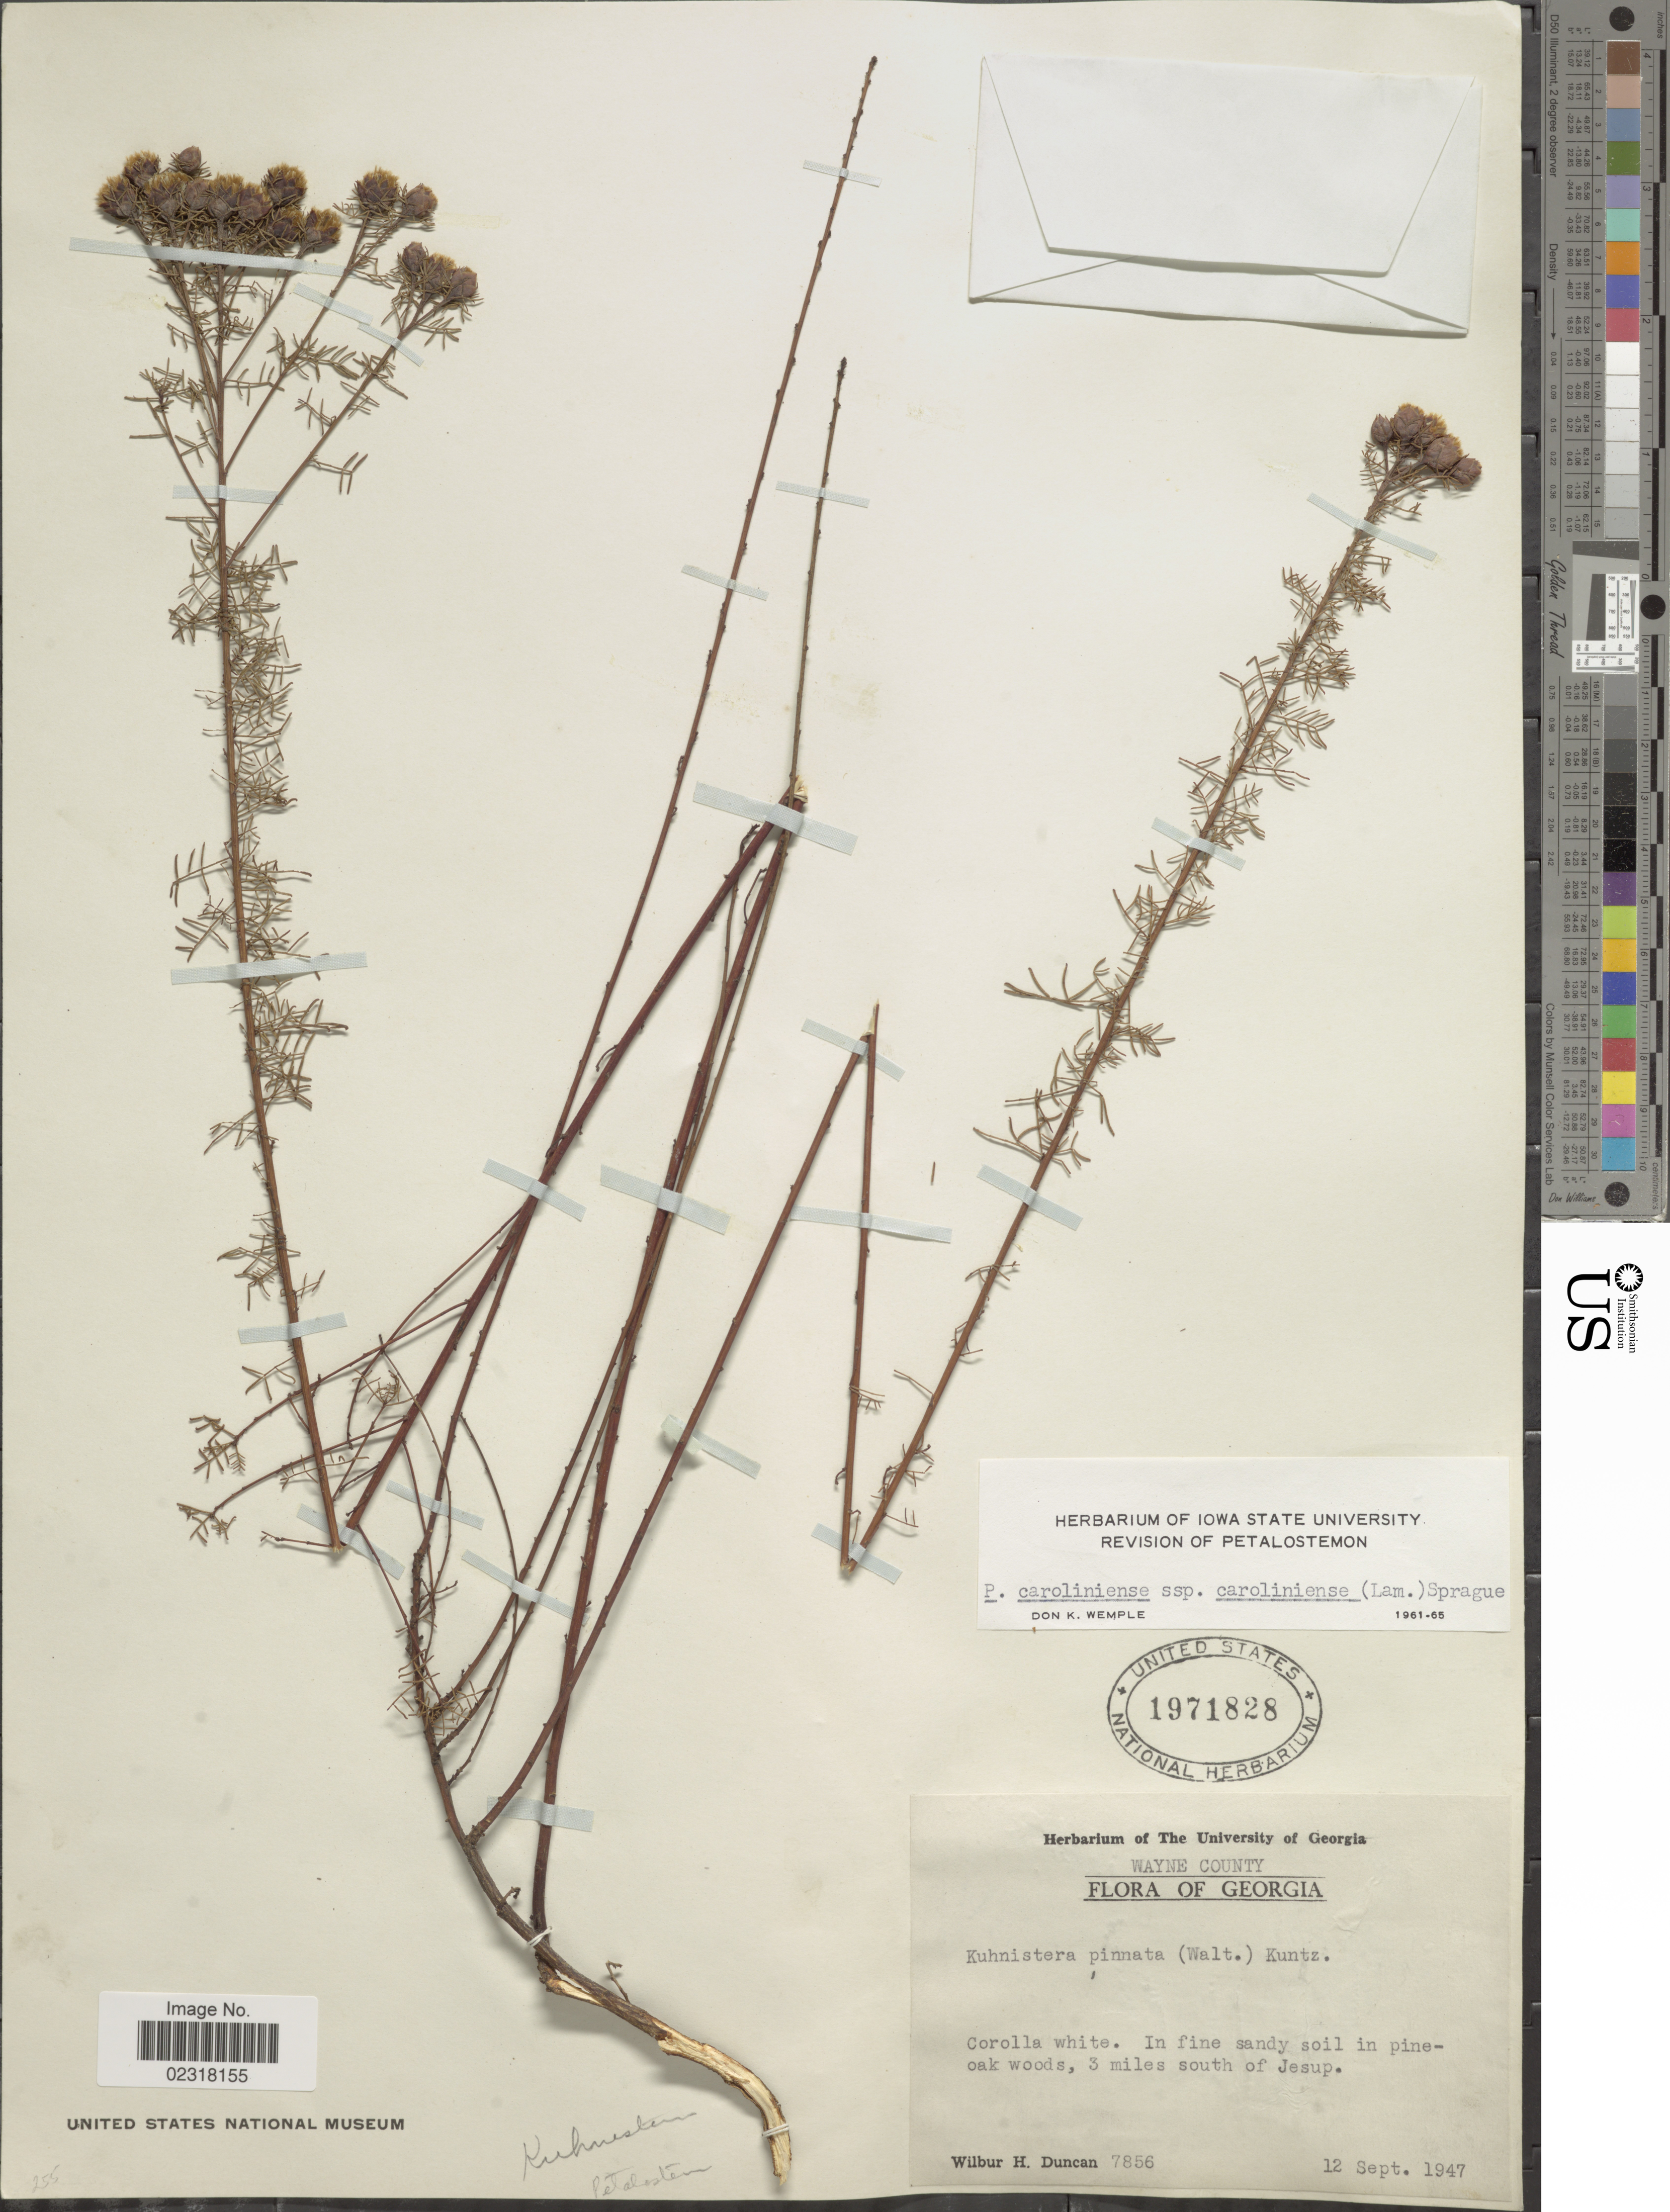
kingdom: Plantae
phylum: Tracheophyta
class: Magnoliopsida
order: Fabales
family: Fabaceae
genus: Dalea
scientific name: Dalea pinnata var. pinnata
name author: (J.F. Gmel.) Barneby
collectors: W. H. Duncan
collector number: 7856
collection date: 1947-09-12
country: United States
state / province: Georgia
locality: Wayne County, 3 miles south of Jesup.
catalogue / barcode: US 1971828